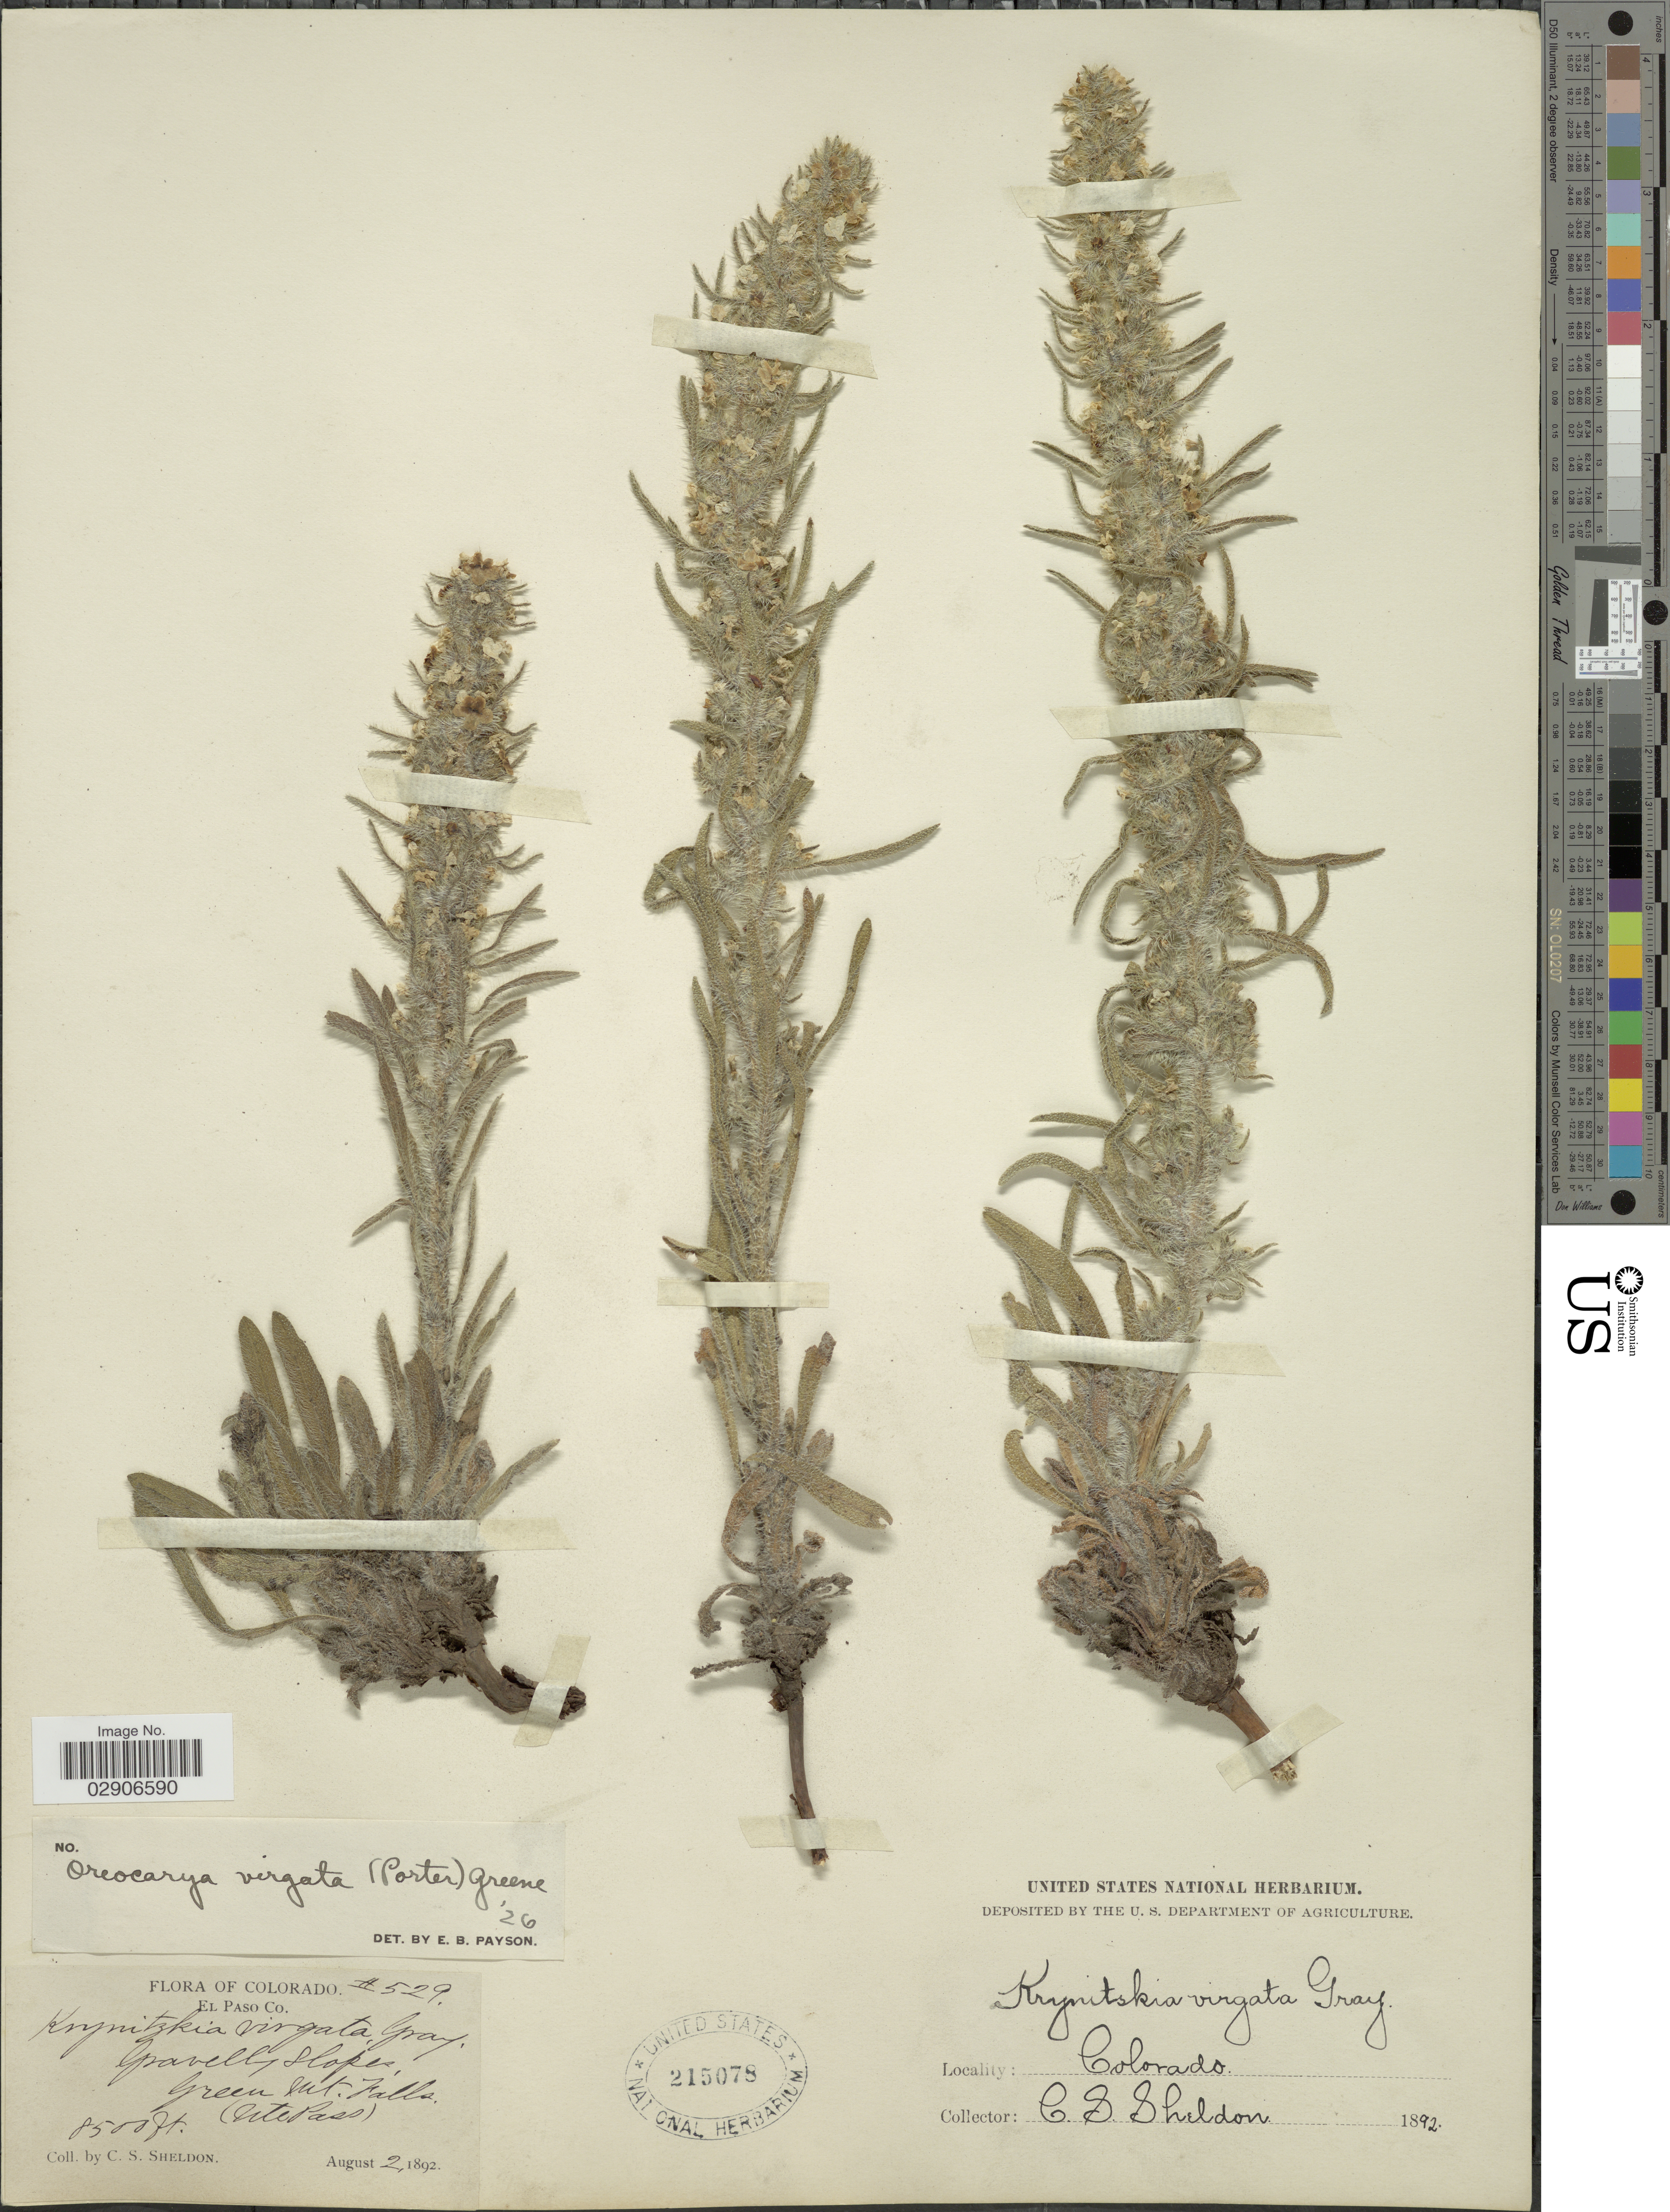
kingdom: Plantae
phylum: Tracheophyta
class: Magnoliopsida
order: Boraginales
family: Boraginaceae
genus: Oreocarya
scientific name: Oreocarya virgata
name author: (Porter) Greene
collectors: C. S. Sheldon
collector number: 529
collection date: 1892-08-02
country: United States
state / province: Colorado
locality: Green Mt. Falls. Colorado. El Paso Co.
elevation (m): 2591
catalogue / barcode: US 215078